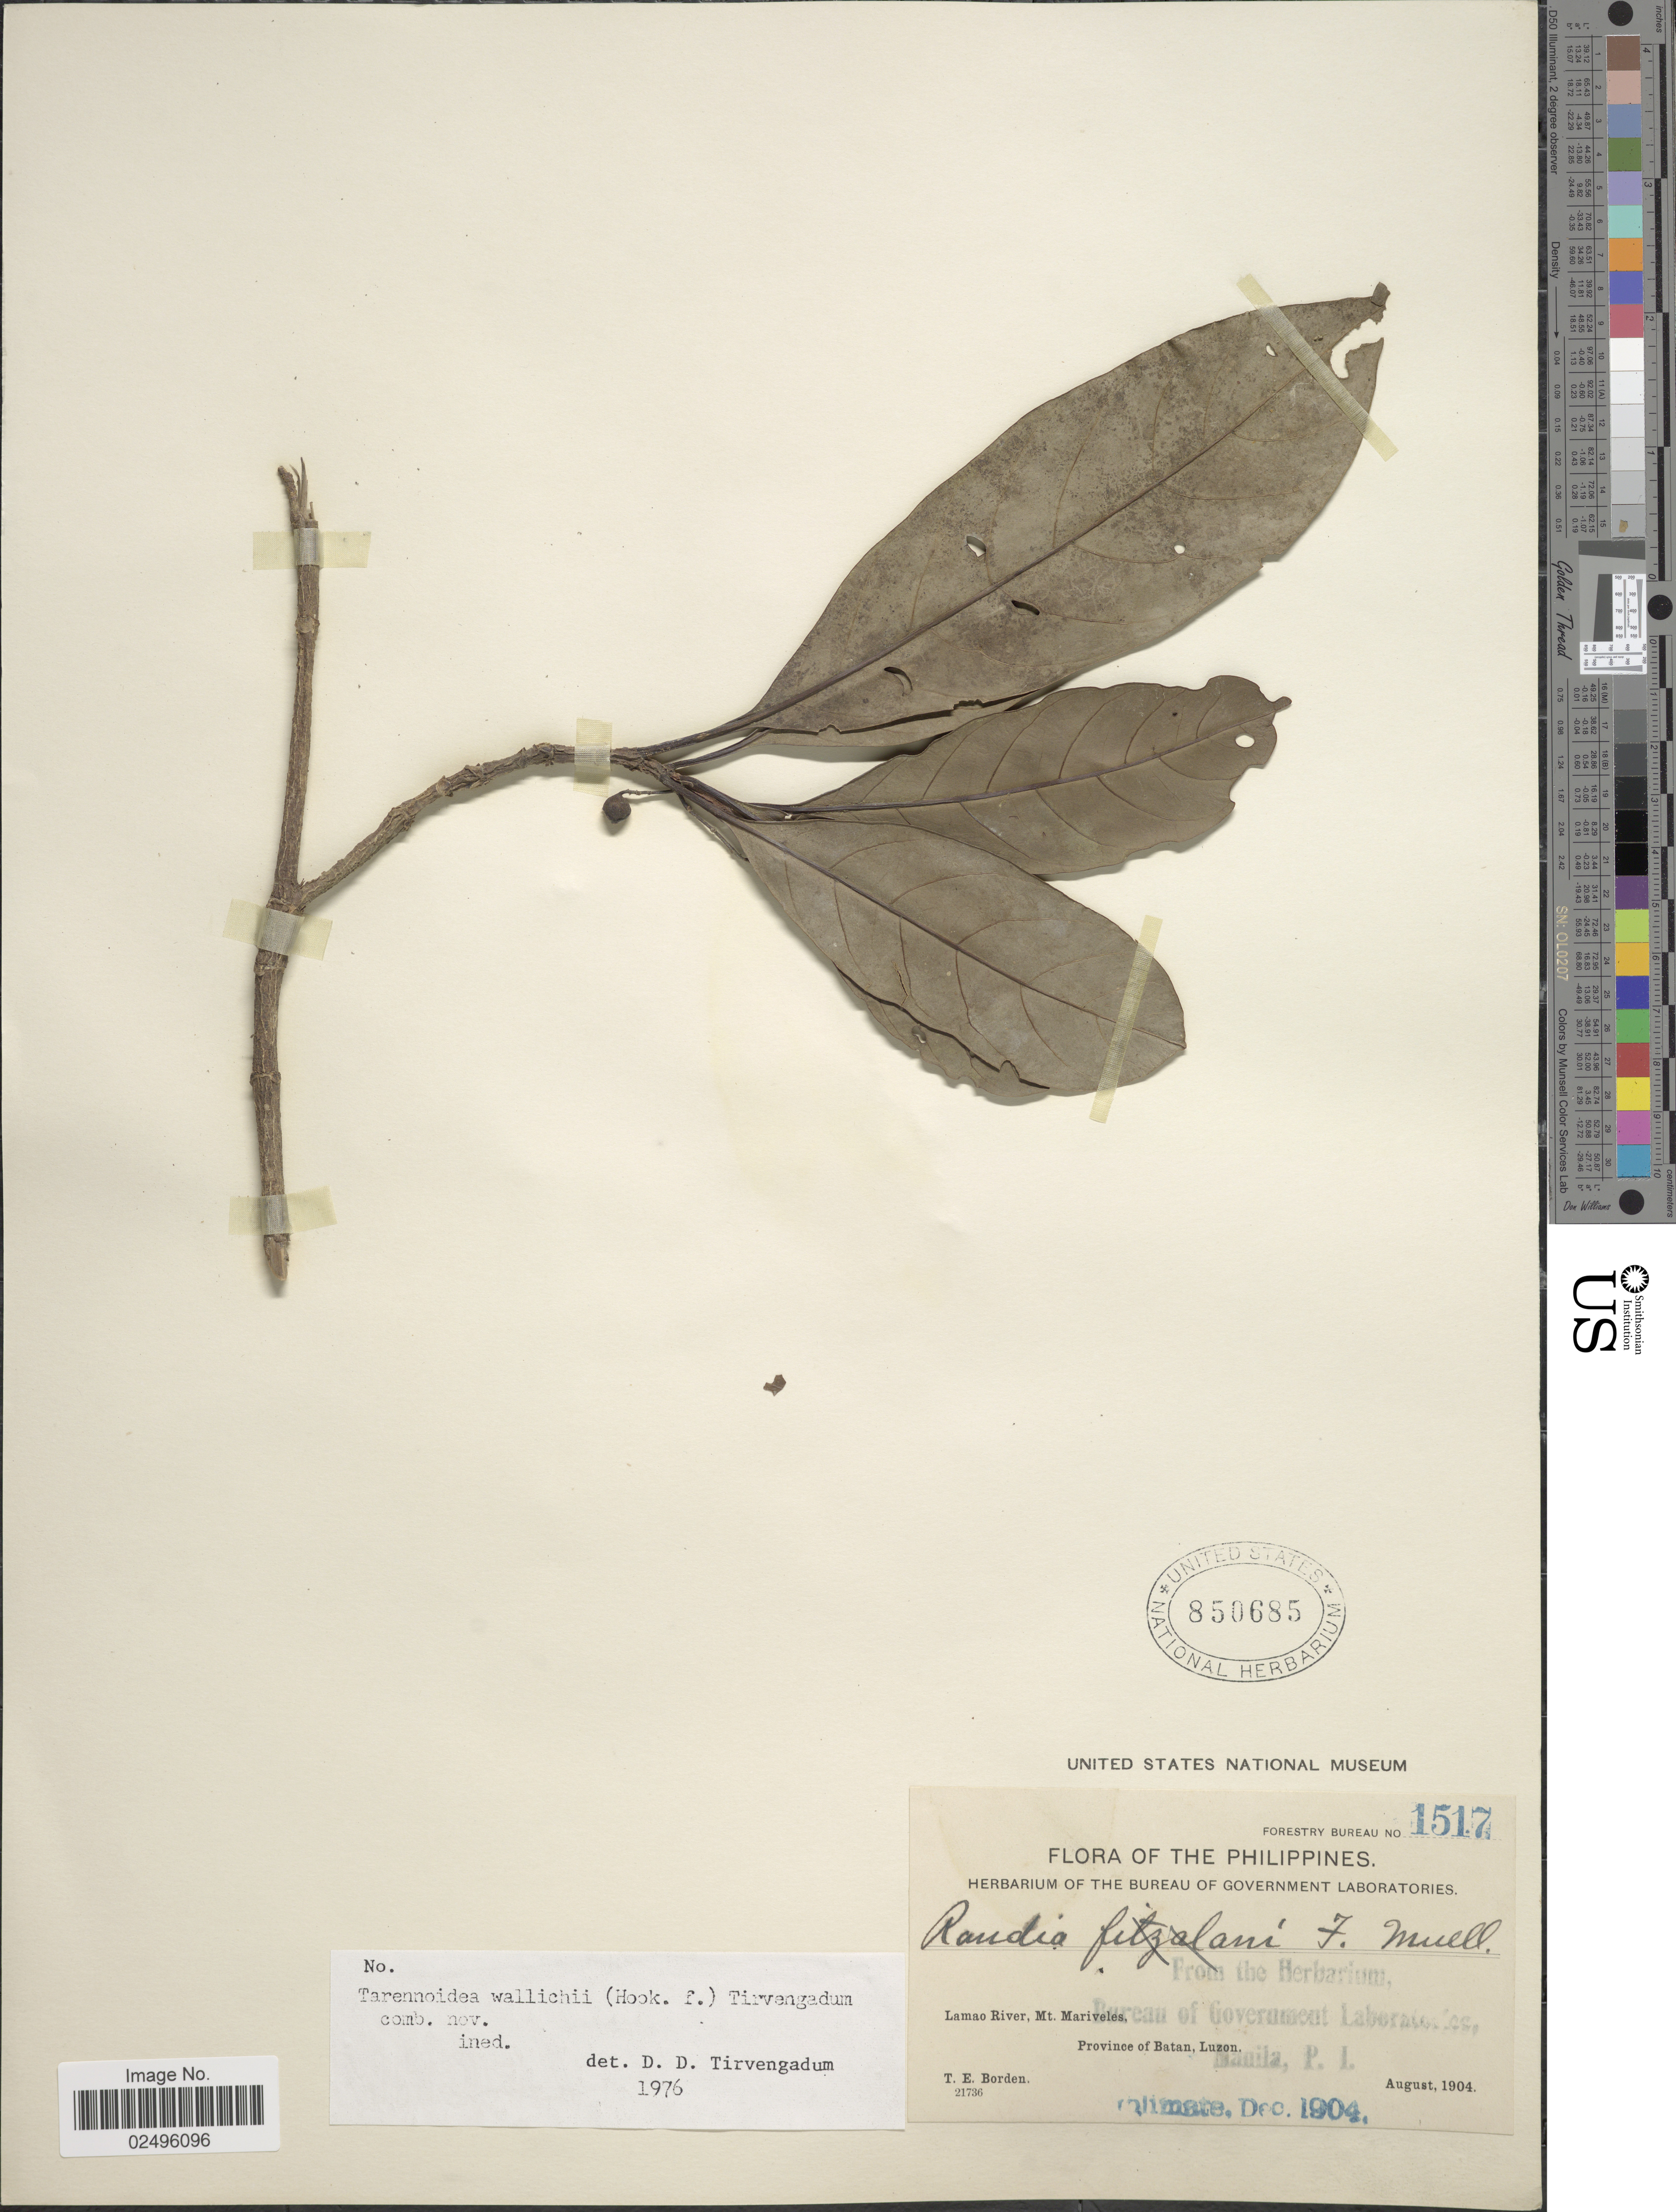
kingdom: Plantae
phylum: Tracheophyta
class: Magnoliopsida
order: Gentianales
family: Rubiaceae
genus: Tarennoidea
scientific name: Tarennoidea wallichii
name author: (Hook. f.) Tirveng. & Sastre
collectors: T. E. Borden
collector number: Forestry Bureau 1517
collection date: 1904-08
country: Philippines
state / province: Cagayan Valley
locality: Lamao River, Mt Marivels, Province of Batan, Central Luzon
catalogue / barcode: US 850685